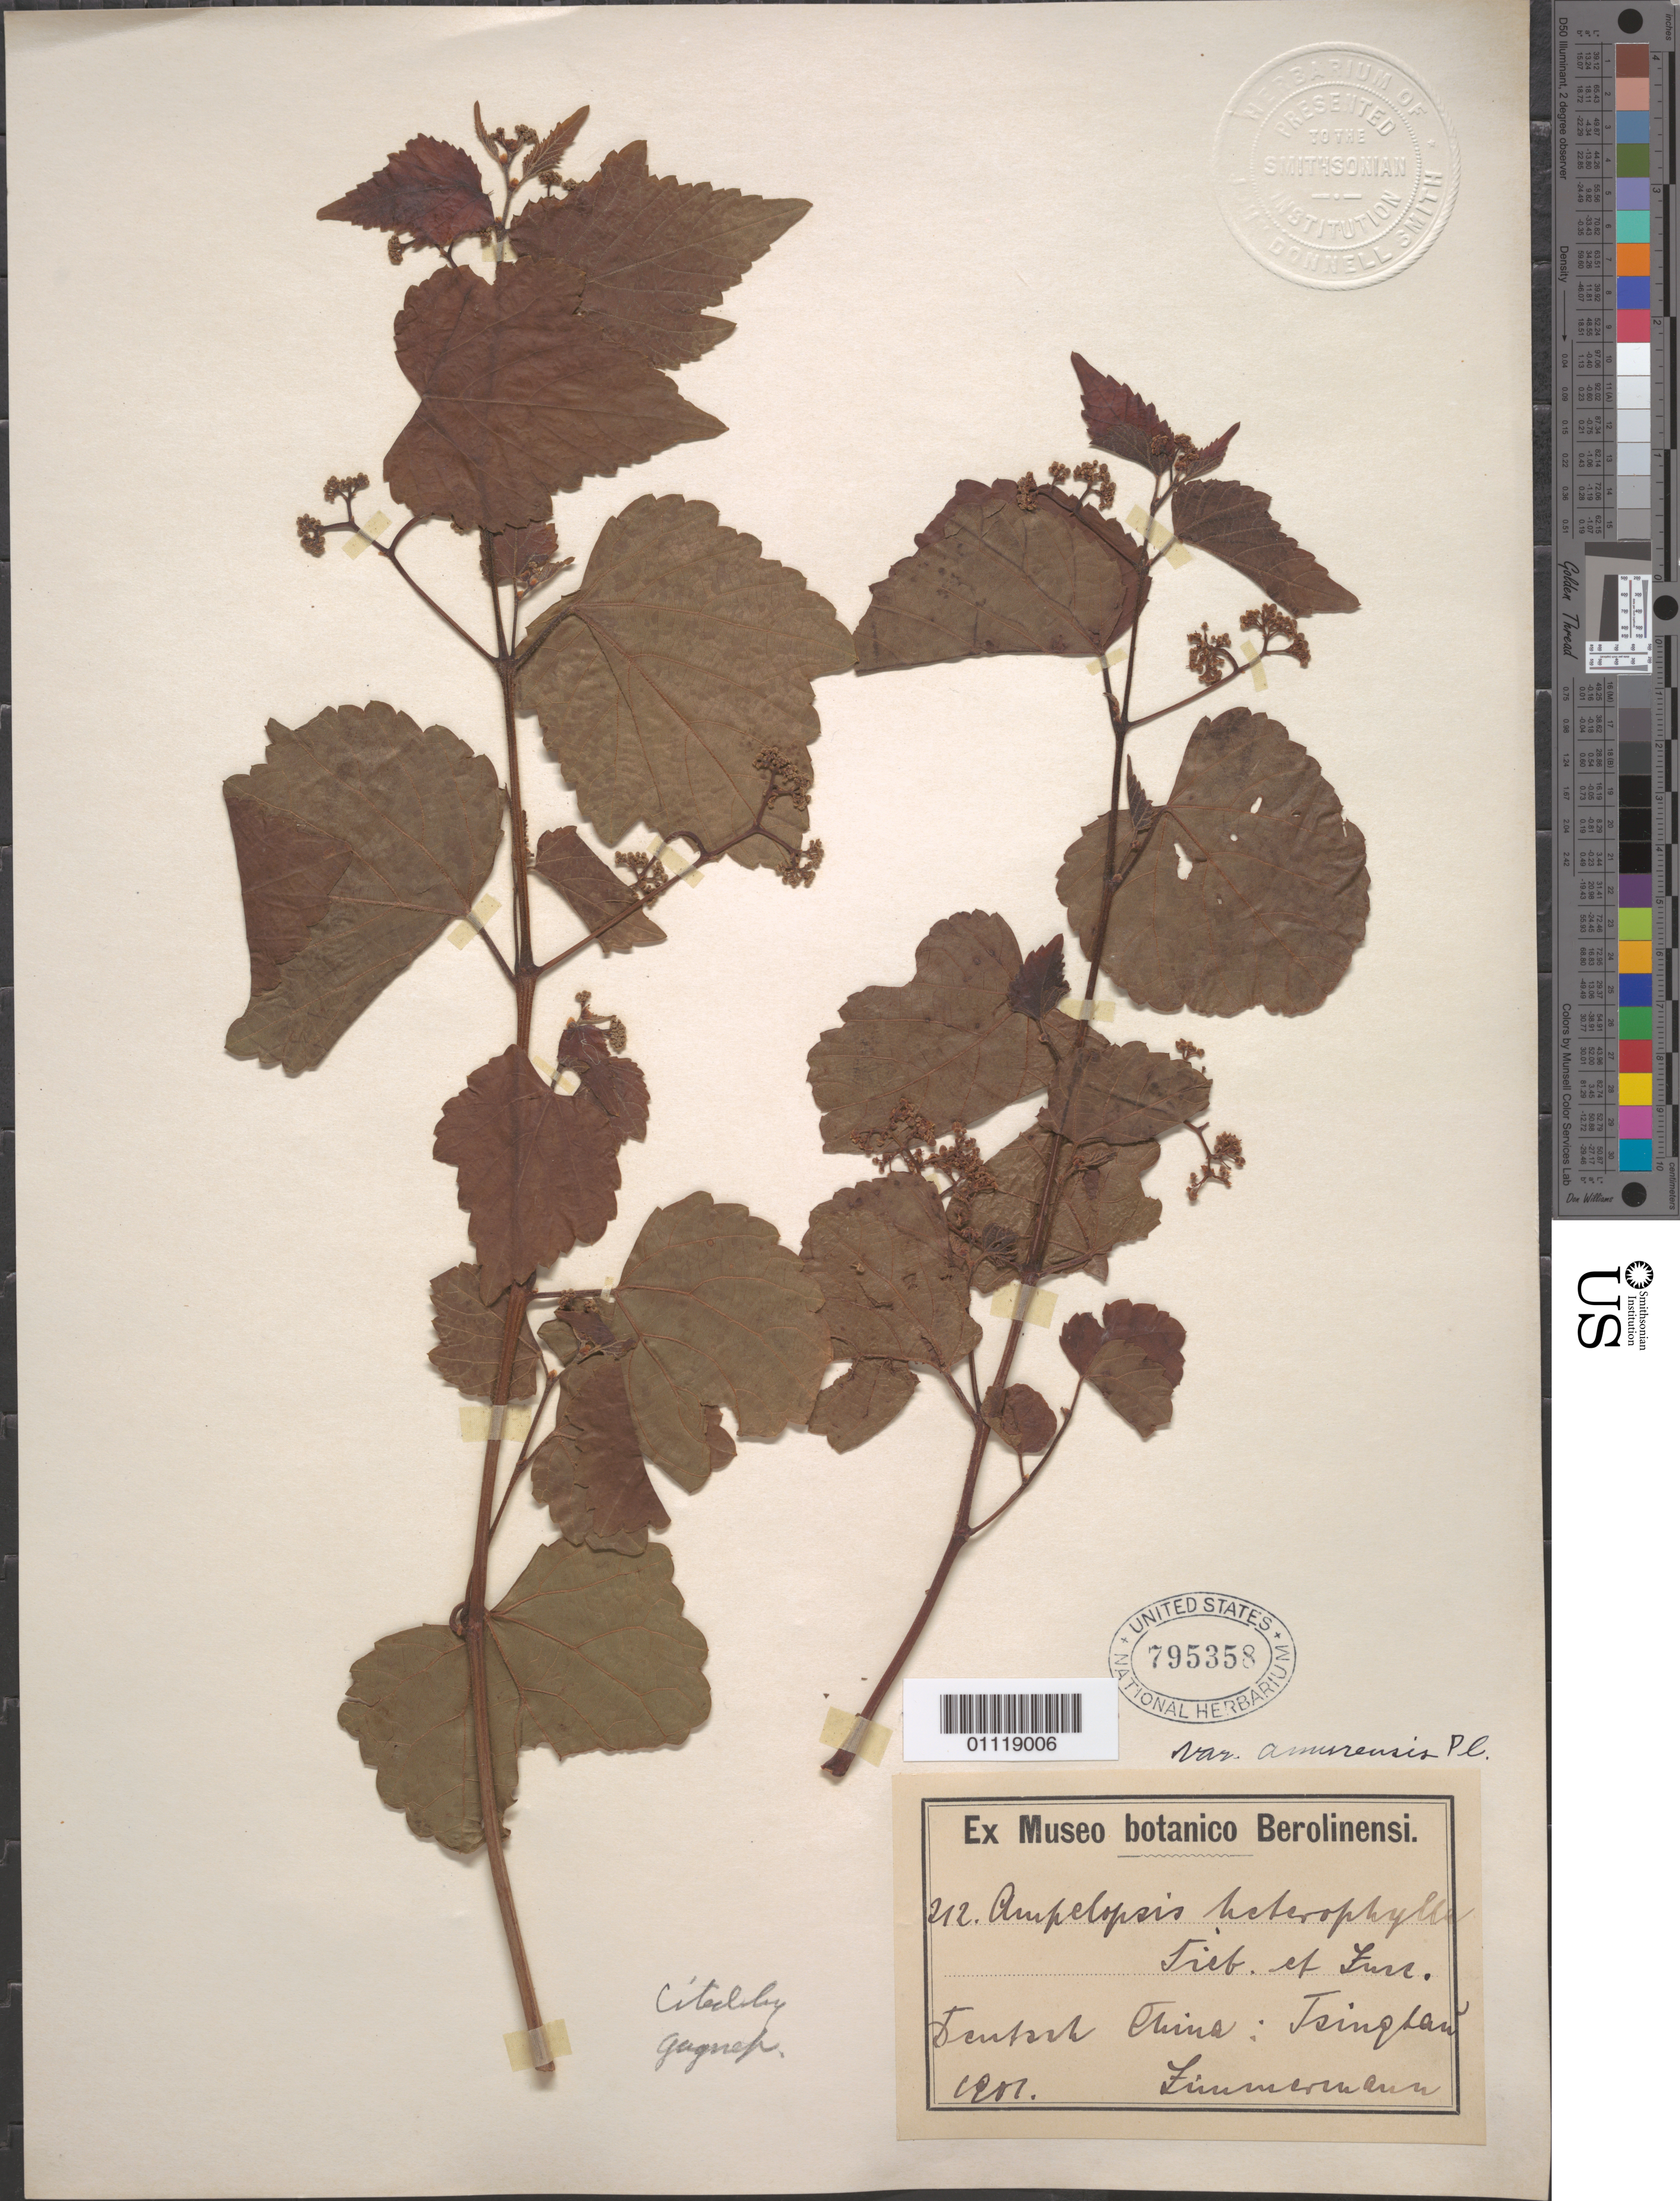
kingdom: Plantae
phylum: Tracheophyta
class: Magnoliopsida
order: Vitales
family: Vitaceae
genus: Ampelopsis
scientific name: Ampelopsis brevipedunculata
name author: (Maxim.) Trautv.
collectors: -. Zimmermann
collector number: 212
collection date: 1901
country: China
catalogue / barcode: US 795358